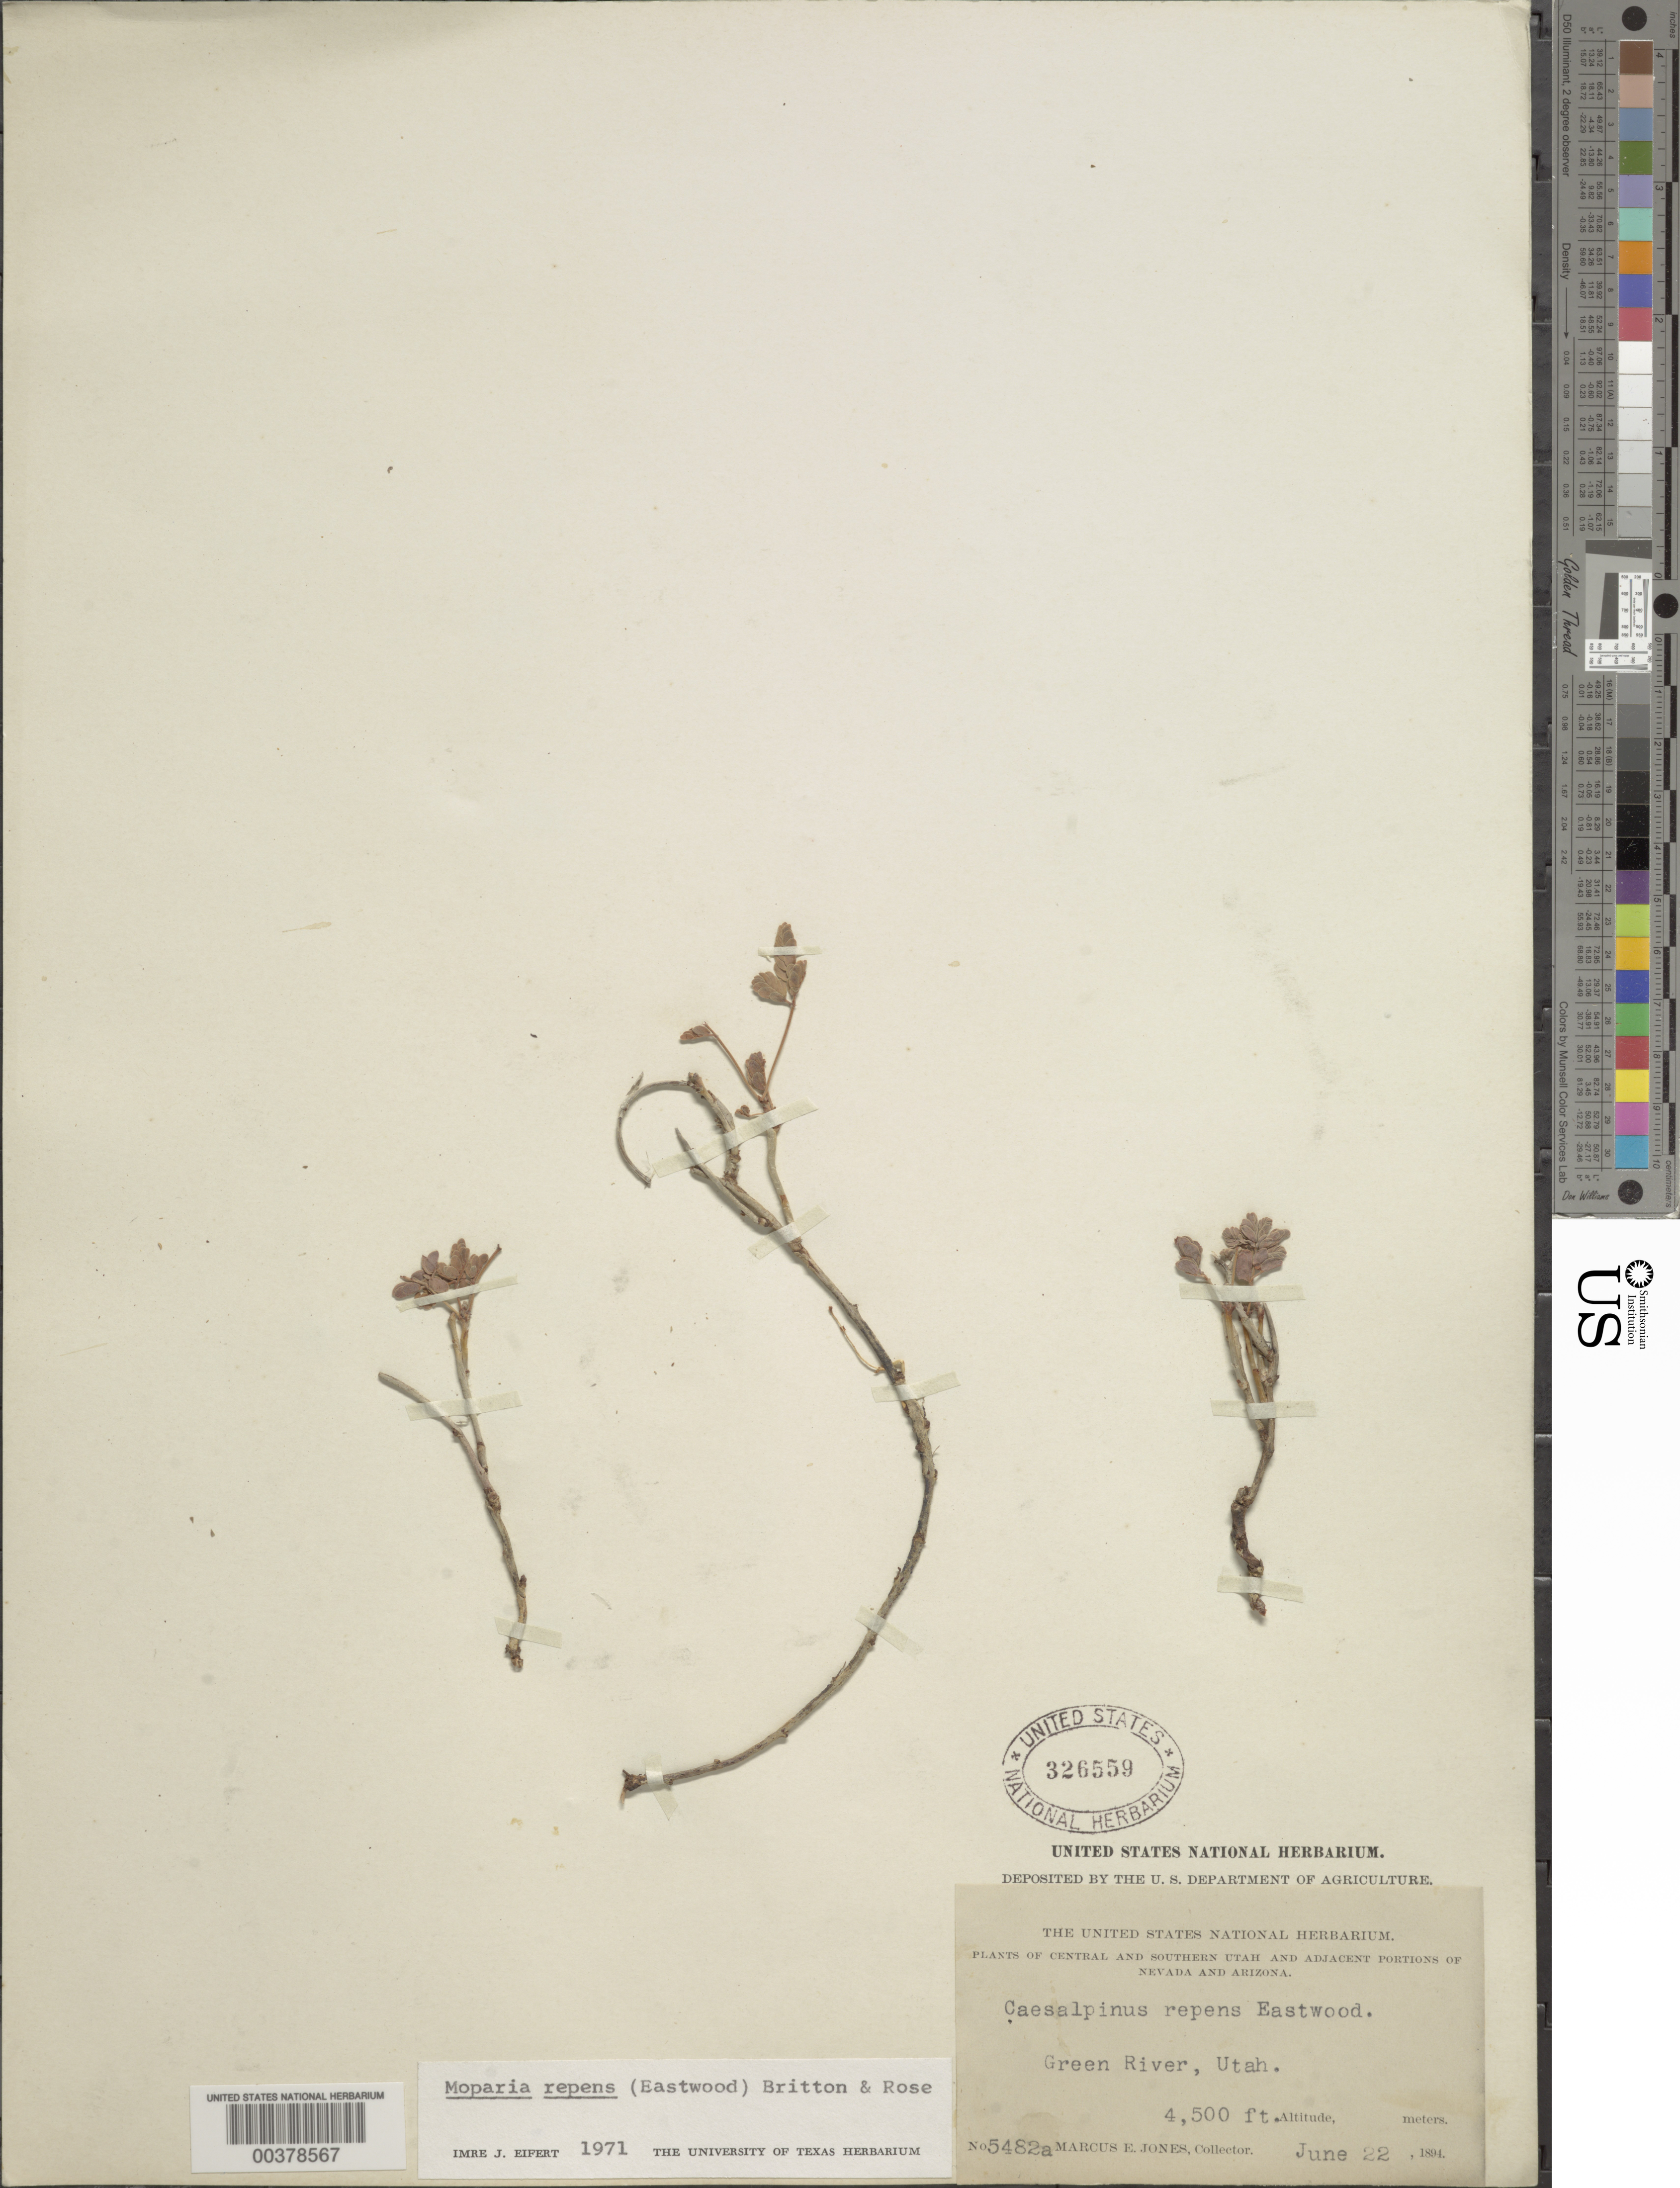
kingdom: Plantae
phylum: Tracheophyta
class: Magnoliopsida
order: Fabales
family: Fabaceae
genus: Hoffmannseggia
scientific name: Hoffmannseggia repens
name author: (Eastw.) Cockerell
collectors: M. E. Jones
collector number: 5482a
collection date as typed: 22 Jun 1894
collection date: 1894-06-22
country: United States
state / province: Utah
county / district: Emory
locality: Green river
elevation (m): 1372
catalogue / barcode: US 326559